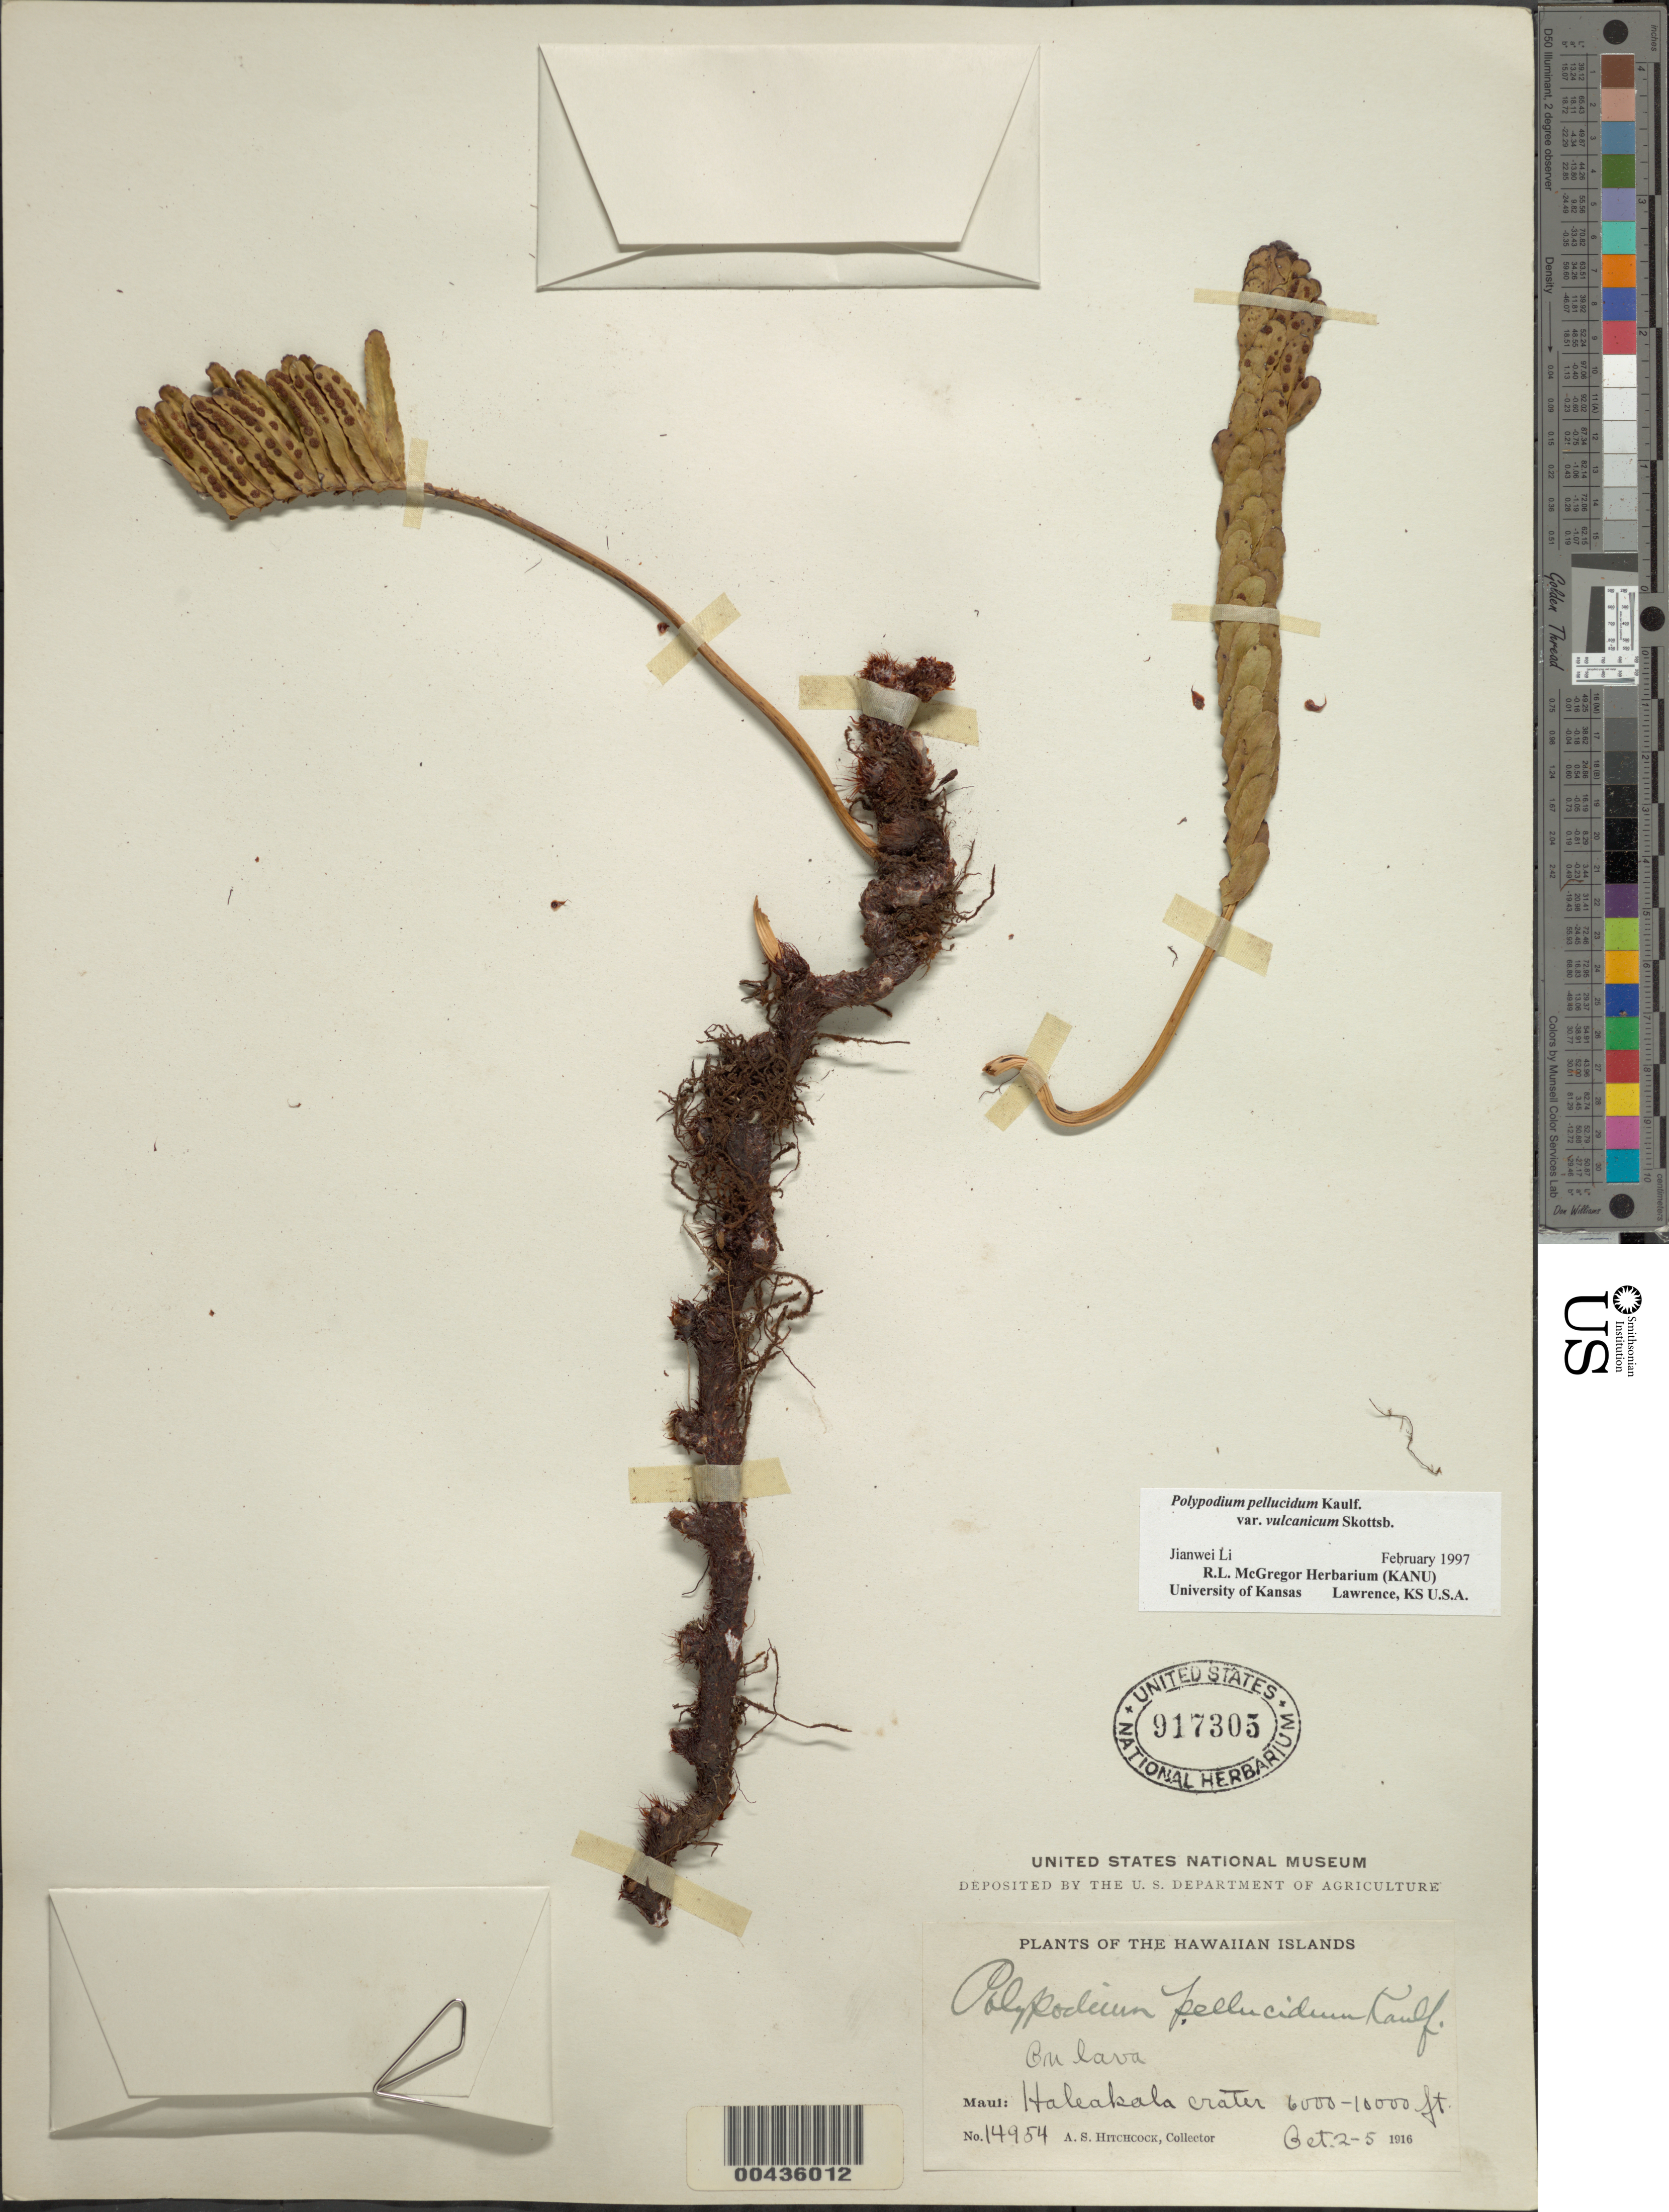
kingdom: Plantae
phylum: Tracheophyta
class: Polypodiopsida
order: Polypodiales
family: Polypodiaceae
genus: Polypodium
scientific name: Polypodium pellucidum var. vulcanicum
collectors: A. S. Hitchcock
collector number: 14954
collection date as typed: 2 Oct 1916 to 5 Oct 1916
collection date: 1916-10-02/1916-10-05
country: United States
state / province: Hawaii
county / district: Maui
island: Maui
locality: Haleakala Crater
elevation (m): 1829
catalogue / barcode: US 917305